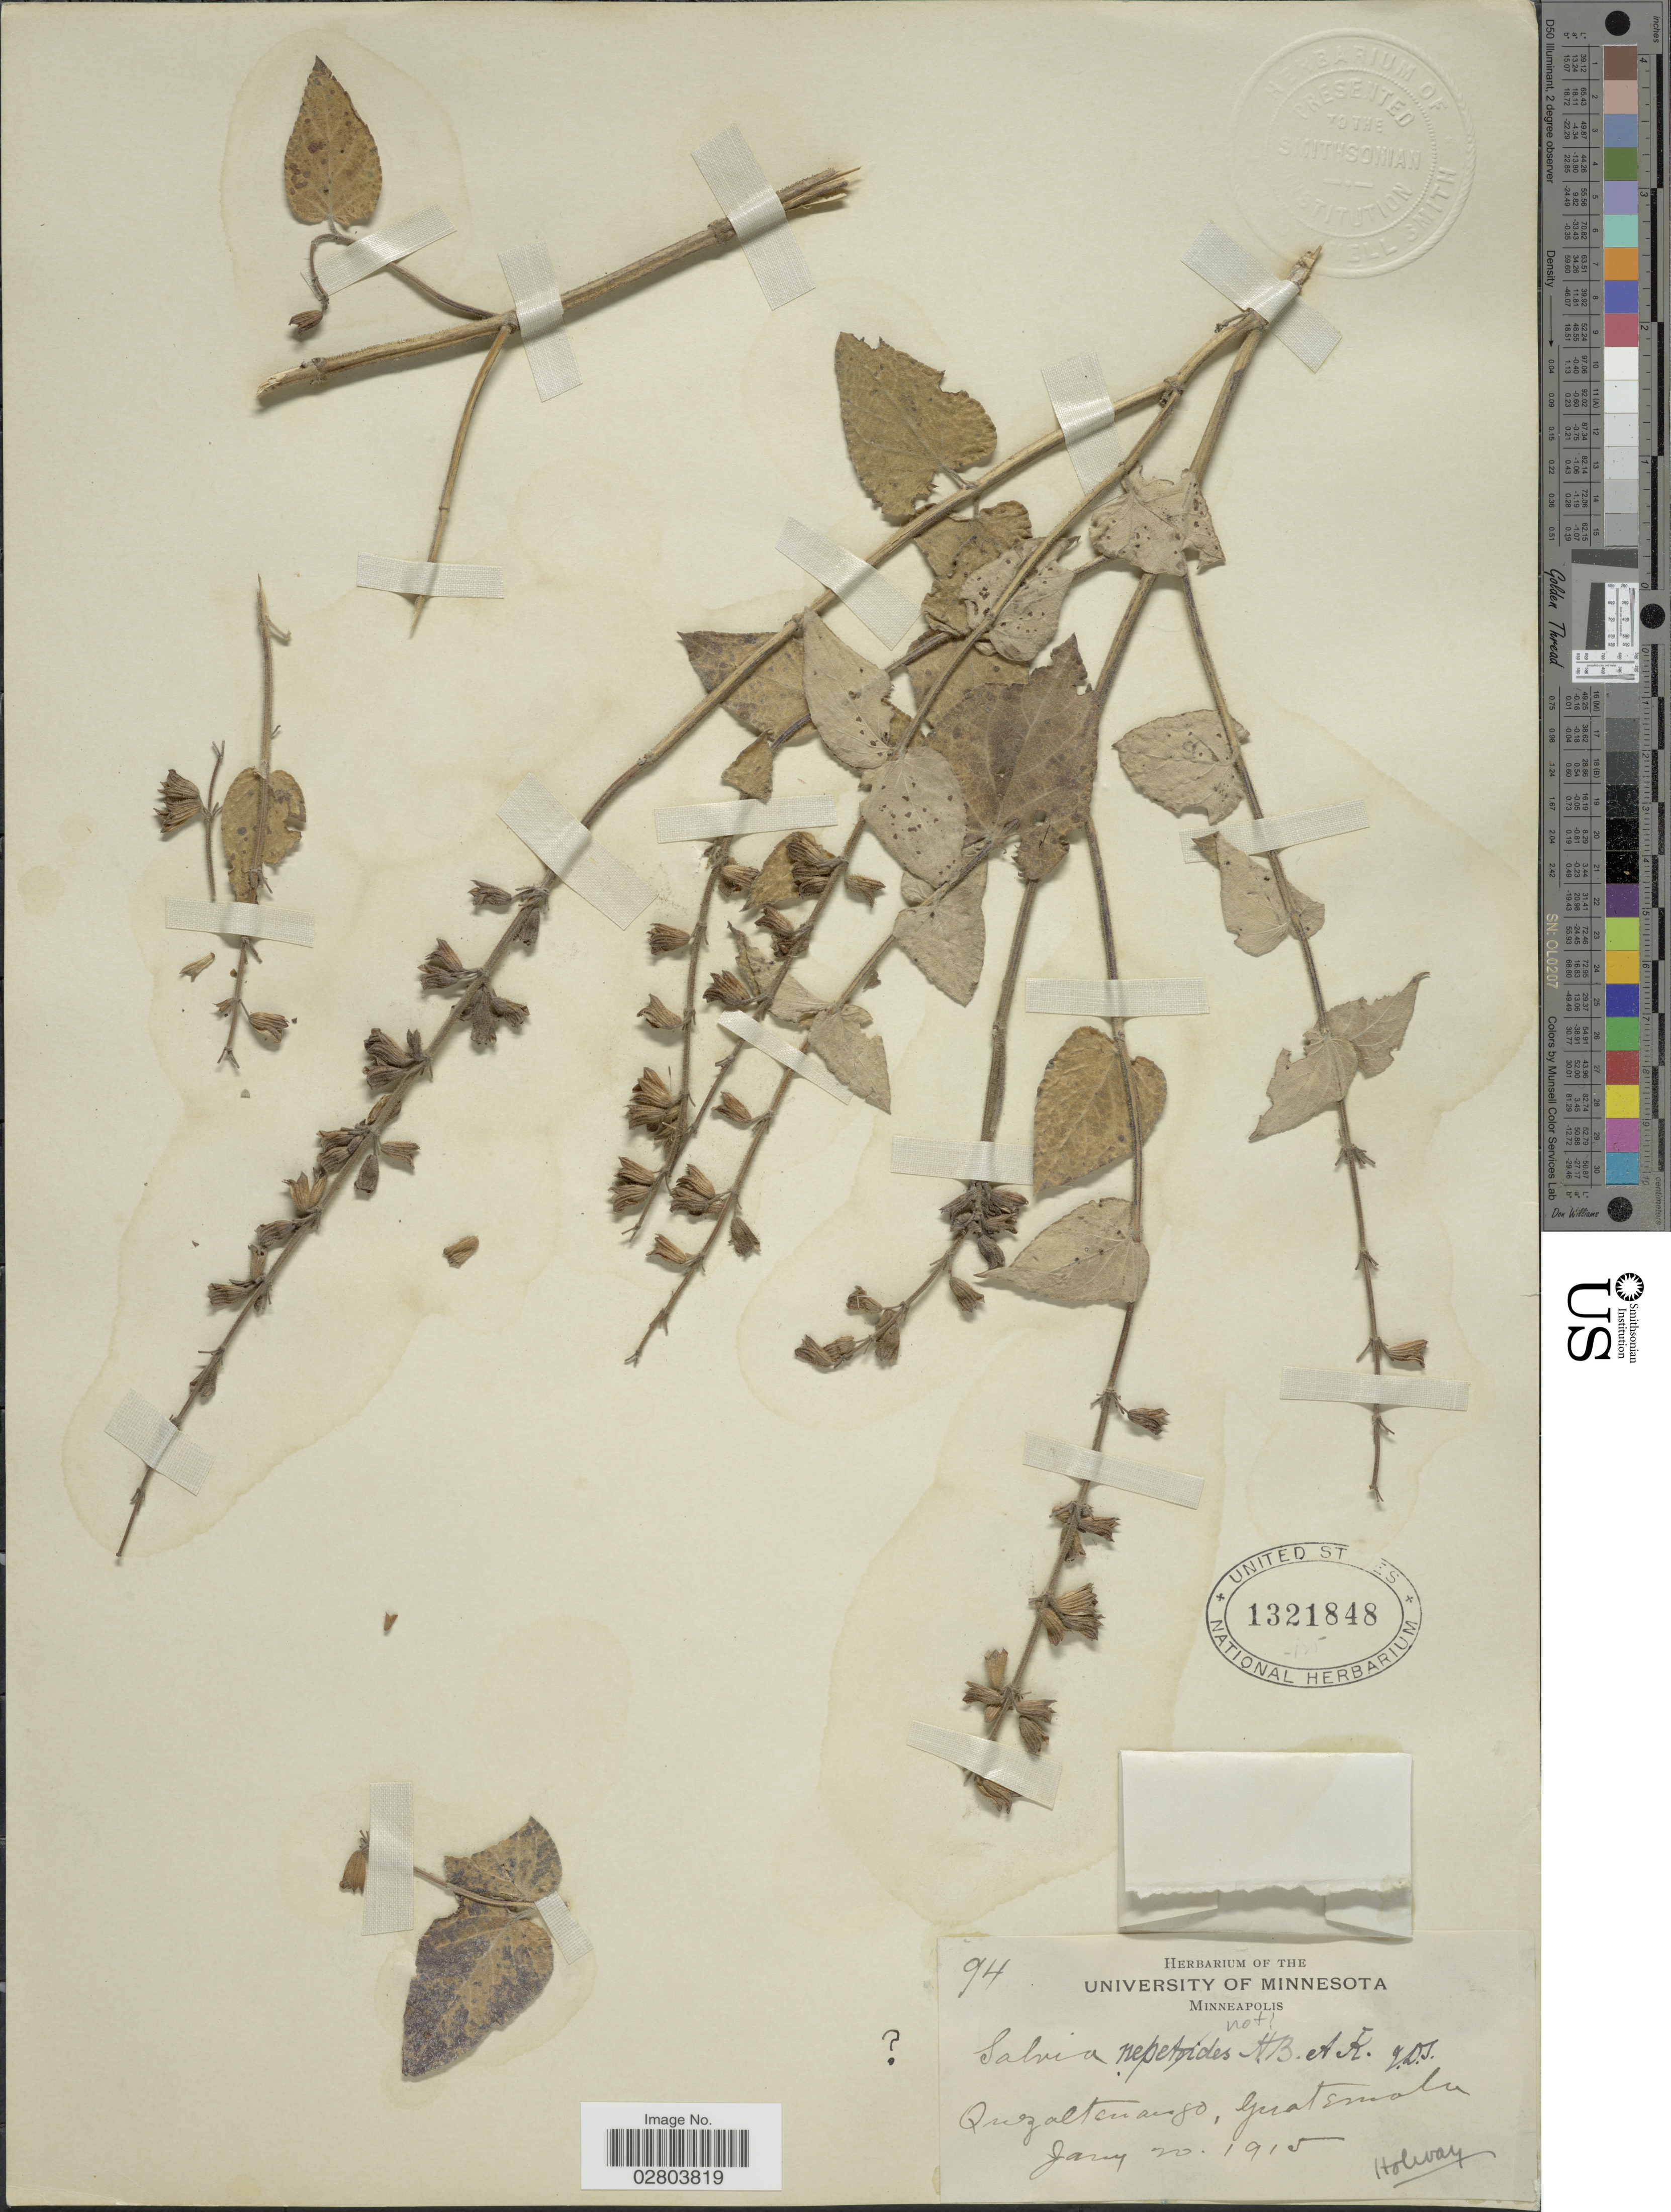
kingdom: Plantae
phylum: Tracheophyta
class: Magnoliopsida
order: Lamiales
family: Lamiaceae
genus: Salvia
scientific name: Salvia sp.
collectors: -- Holway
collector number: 94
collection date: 1915-01-20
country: Guatemala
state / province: Quetzaltenango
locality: Quzaltenango.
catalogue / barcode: US 1321848